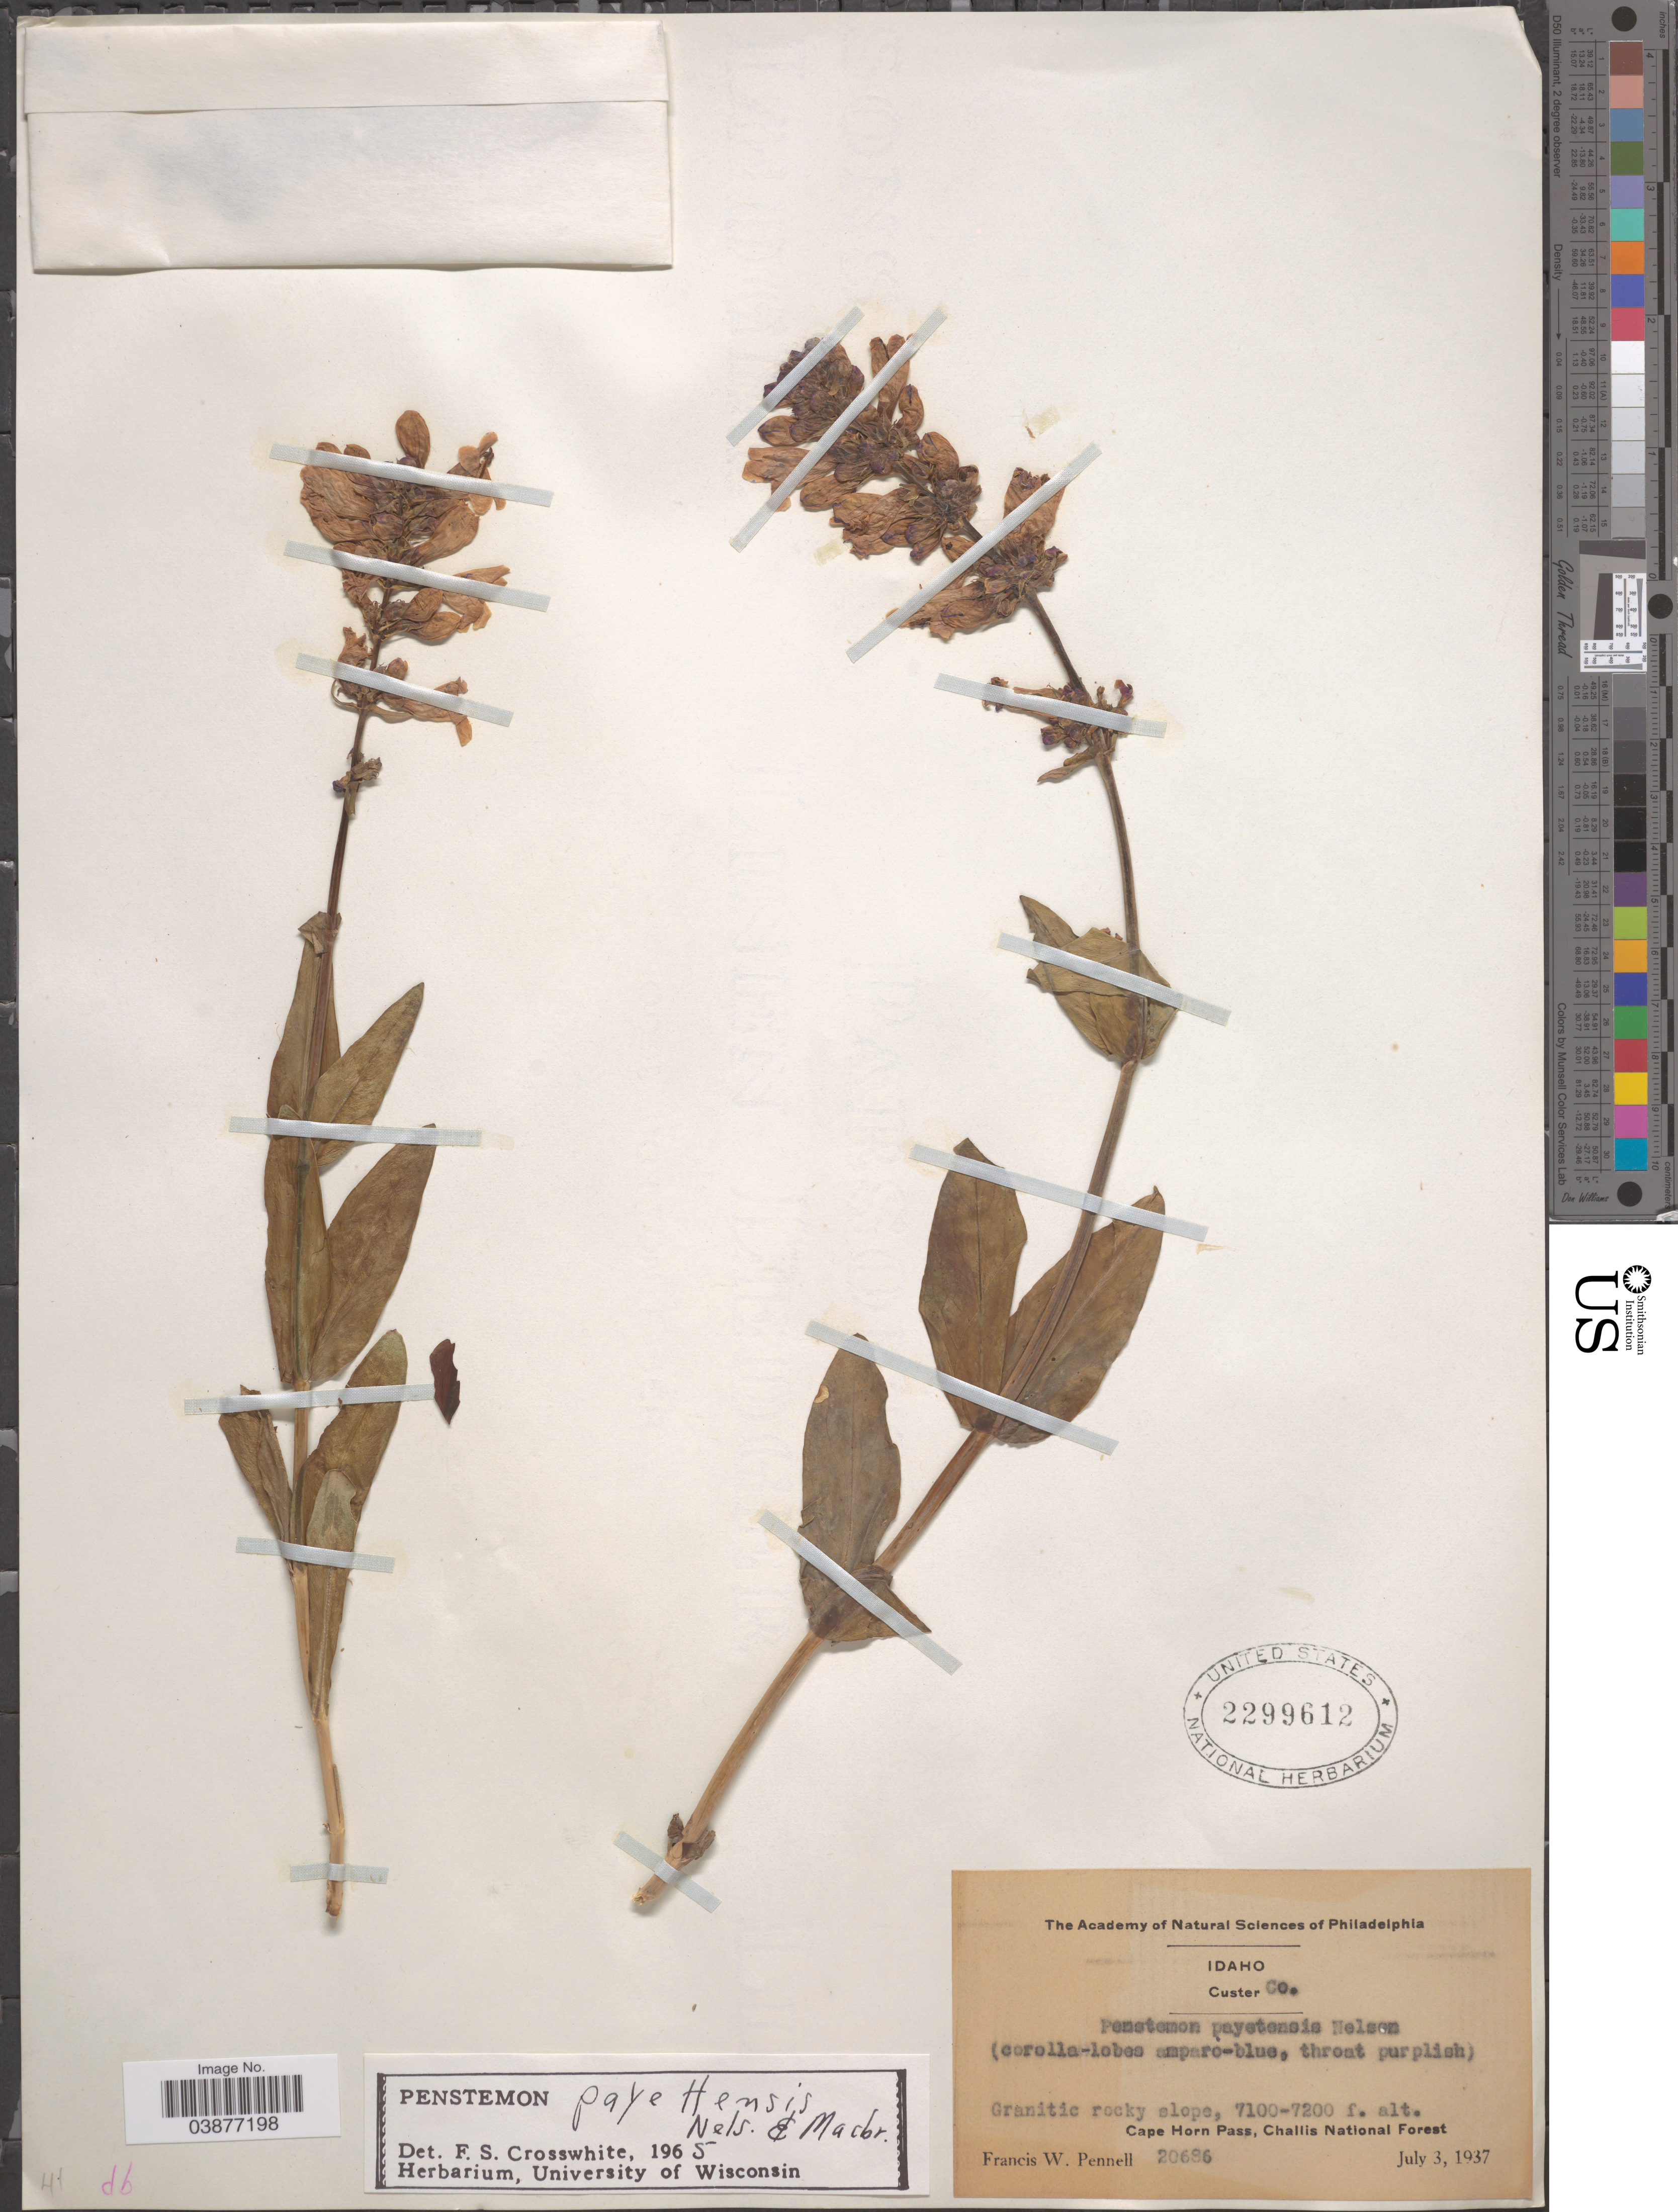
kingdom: Plantae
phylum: Tracheophyta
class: Magnoliopsida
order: Lamiales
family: Plantaginaceae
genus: Penstemon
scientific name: Penstemon payettensis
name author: J.F. Macbr. & A. Nelson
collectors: F. W. Pennell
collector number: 20686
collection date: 1937-07-03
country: United States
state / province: Idaho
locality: Custer Co. Granitic rocky slope. Cape Horn Pass, Challis National Forest.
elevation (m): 2164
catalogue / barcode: US 2299612